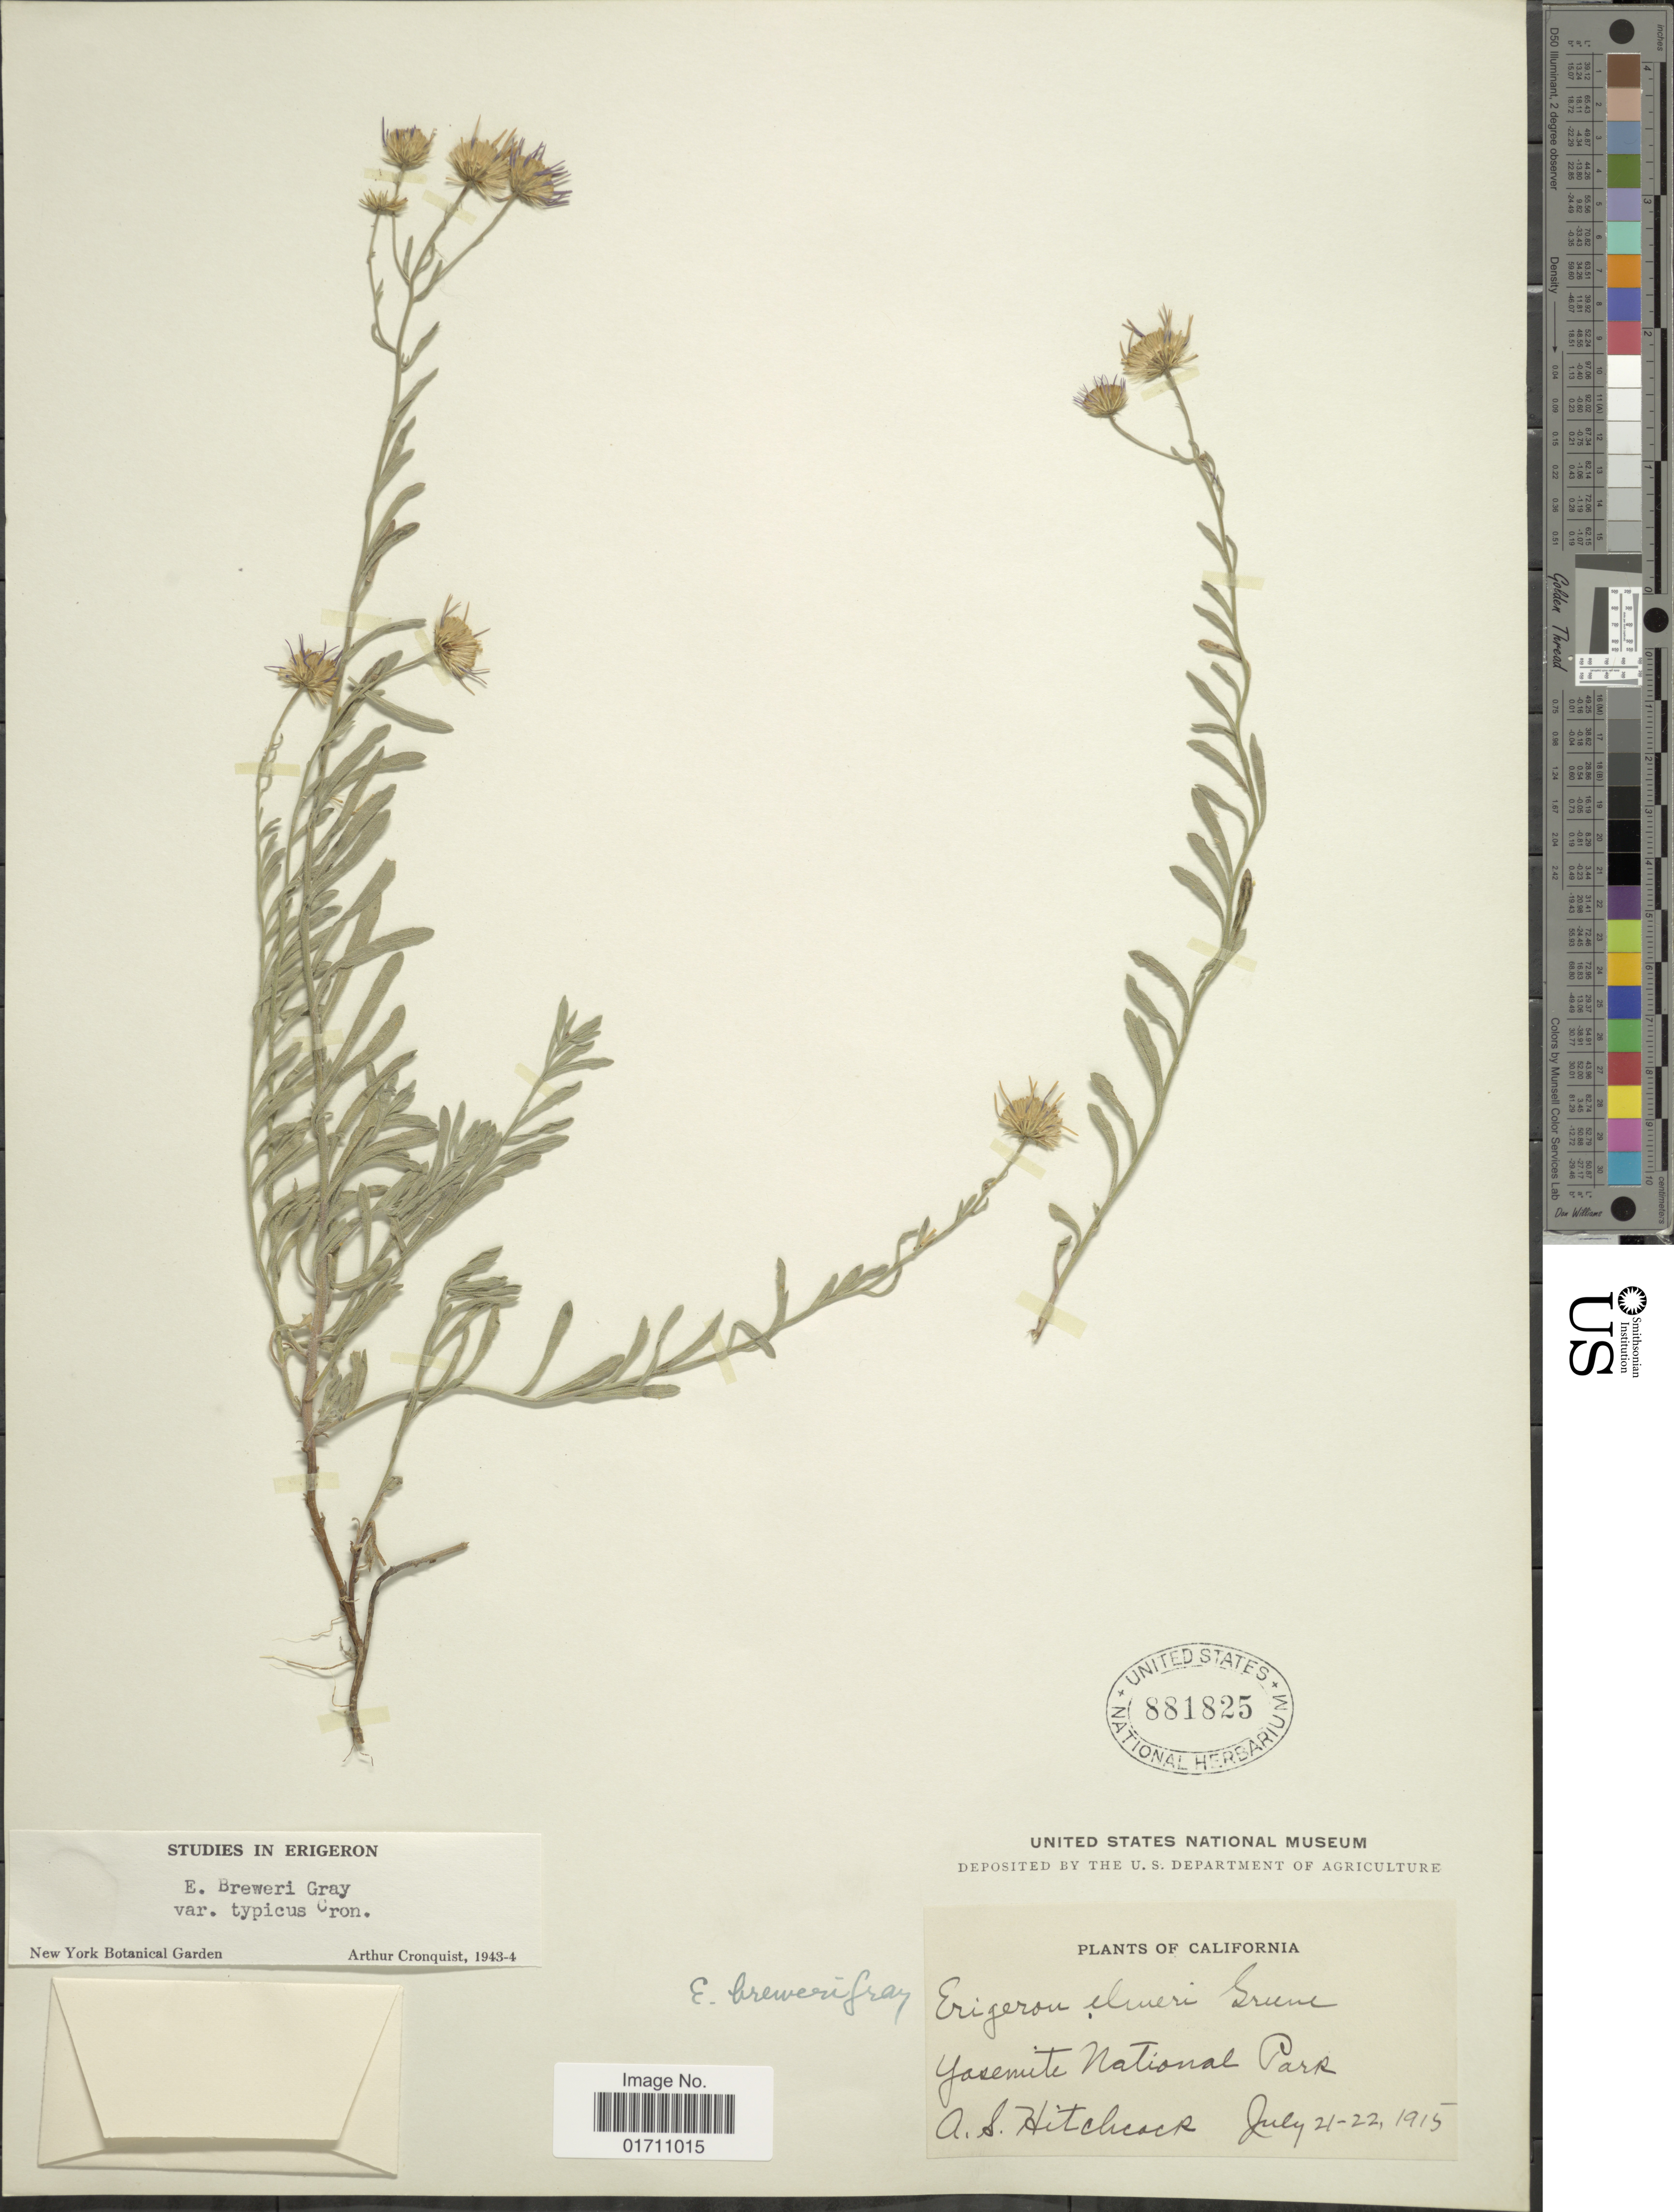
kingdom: Plantae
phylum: Tracheophyta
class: Magnoliopsida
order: Asterales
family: Asteraceae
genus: Erigeron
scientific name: Erigeron breweri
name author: A. Gray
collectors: A. S. Hitchcock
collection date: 1915-07-21/1915-07-22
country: United States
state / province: California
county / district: Mariposa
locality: Yosemite National Park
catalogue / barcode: US 881825